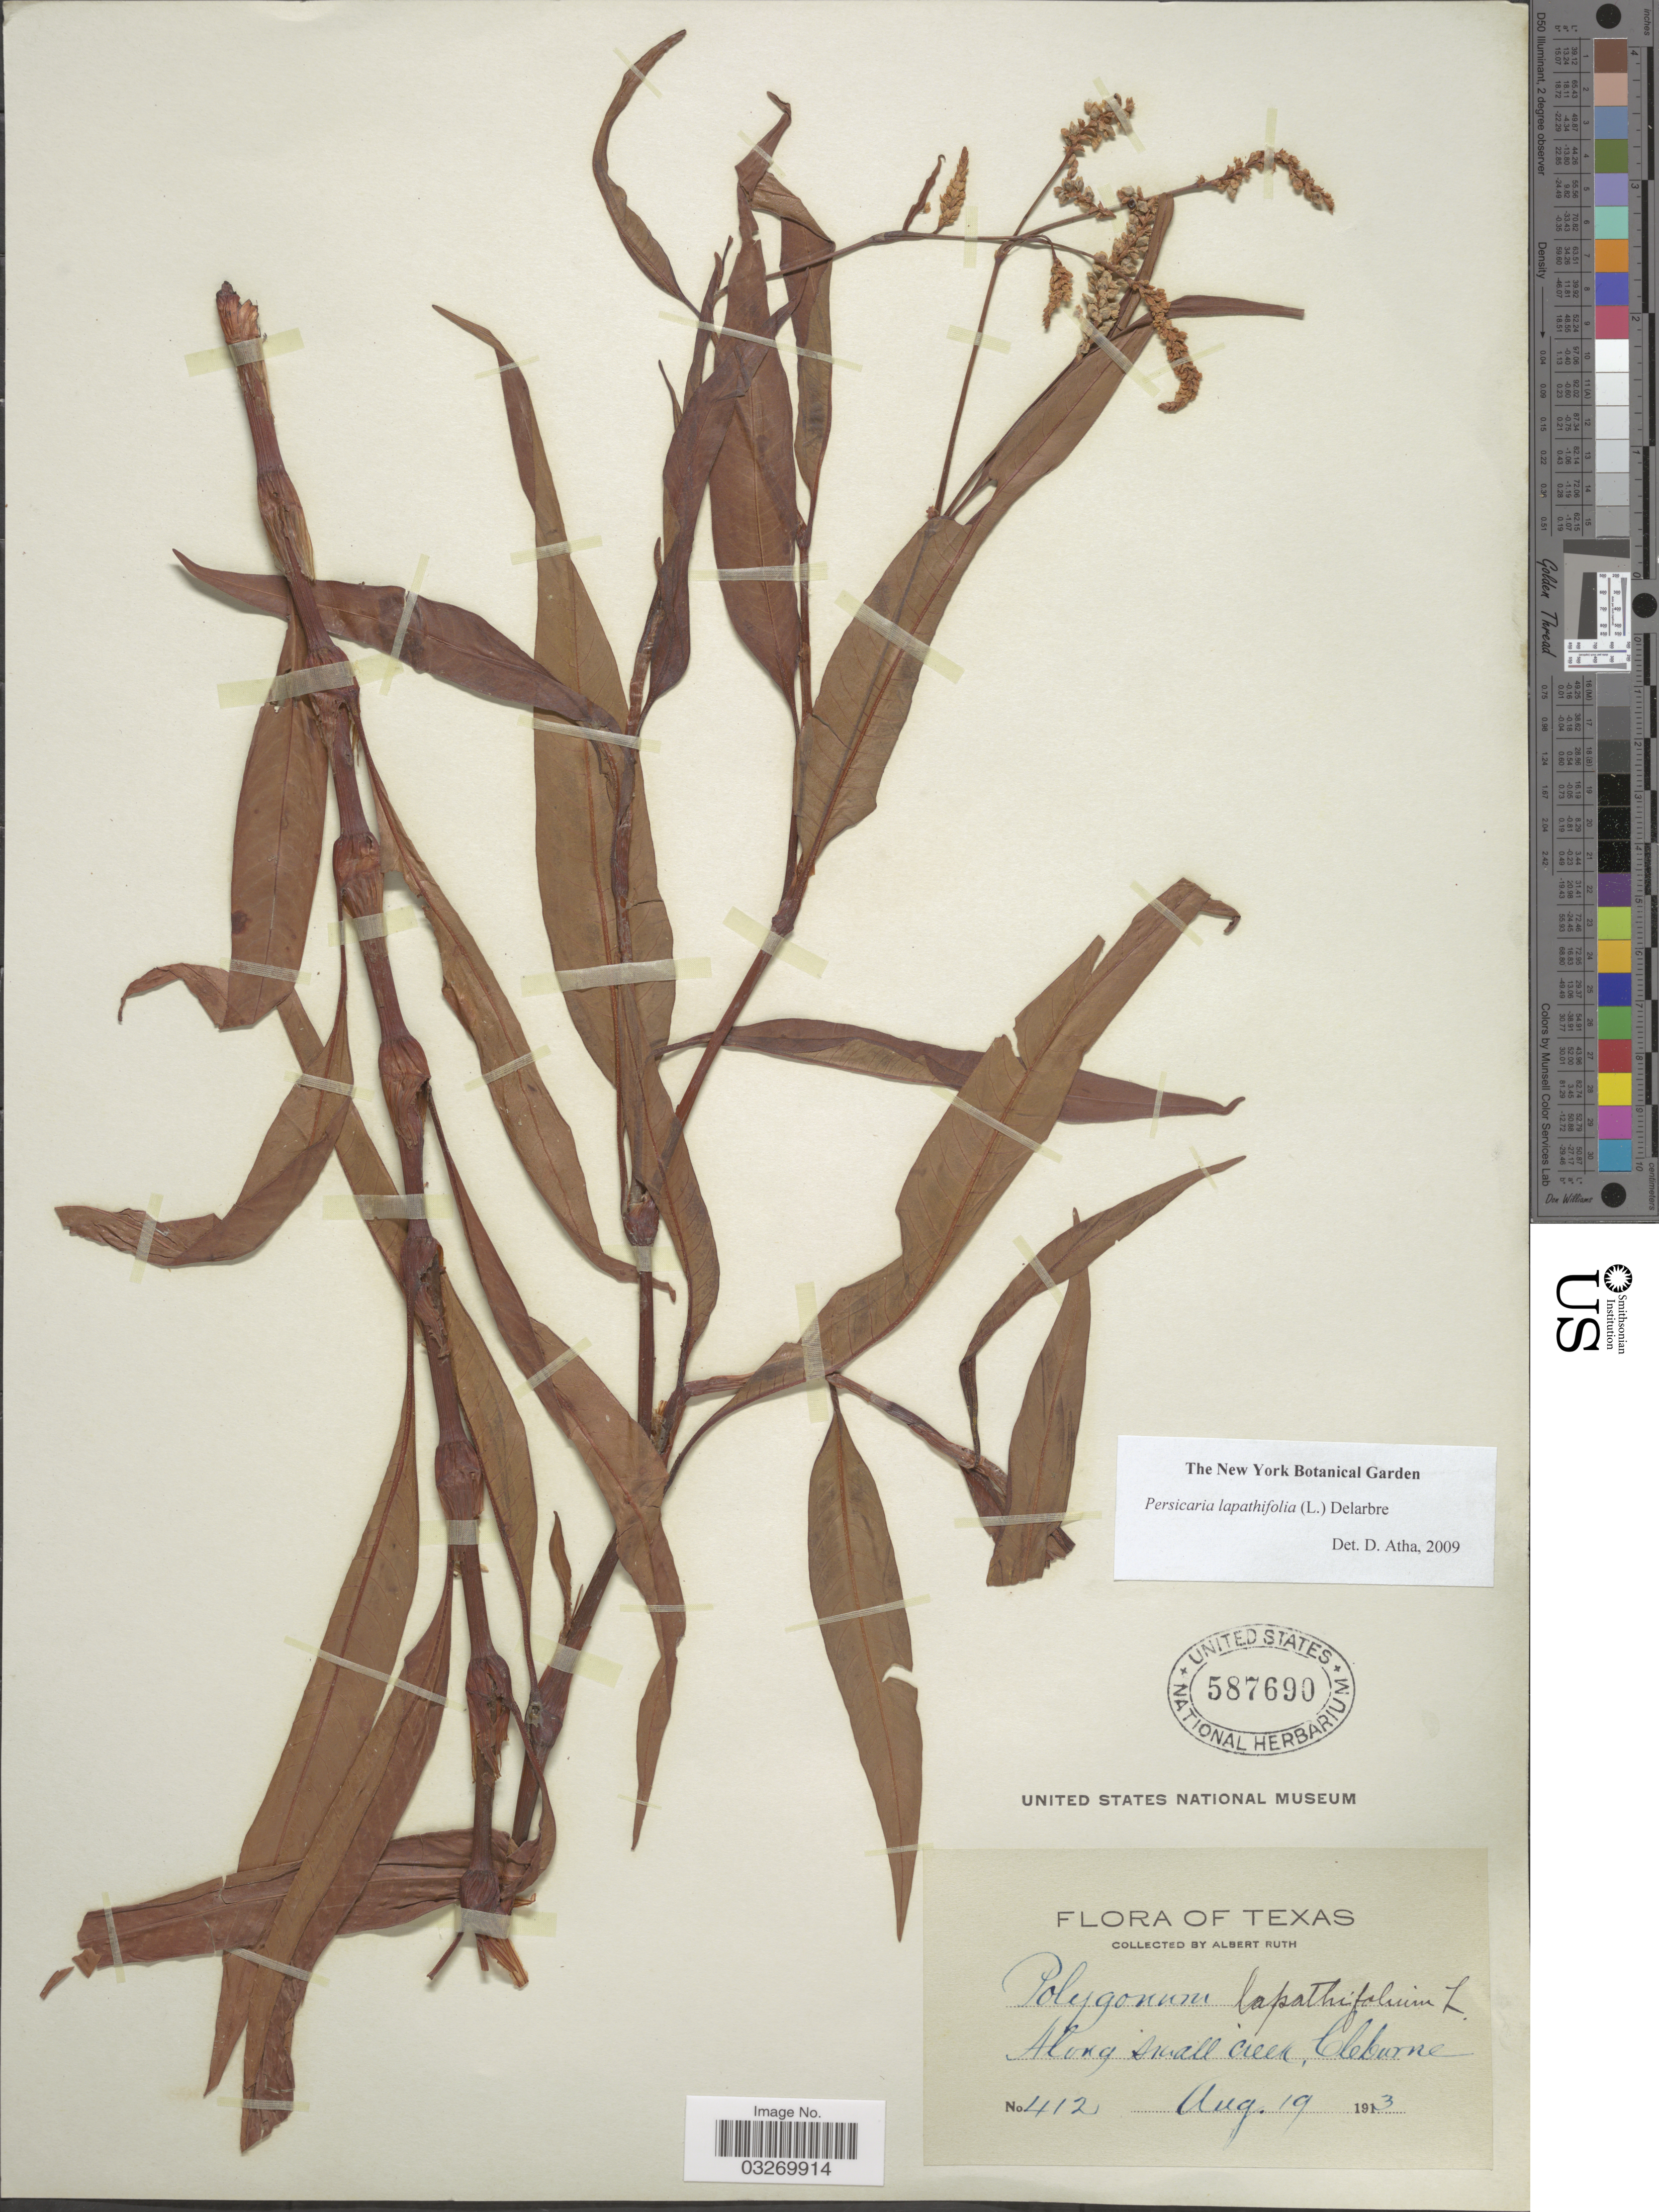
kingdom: Plantae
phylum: Tracheophyta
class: Magnoliopsida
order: Caryophyllales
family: Polygonaceae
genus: Persicaria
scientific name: Persicaria lapathifolia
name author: (L.) Delarbre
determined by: Atha, D. E.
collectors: A. Ruth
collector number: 412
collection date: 1913-08-19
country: United States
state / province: Texas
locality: Along small creek, Cleburne.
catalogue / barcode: US 587690